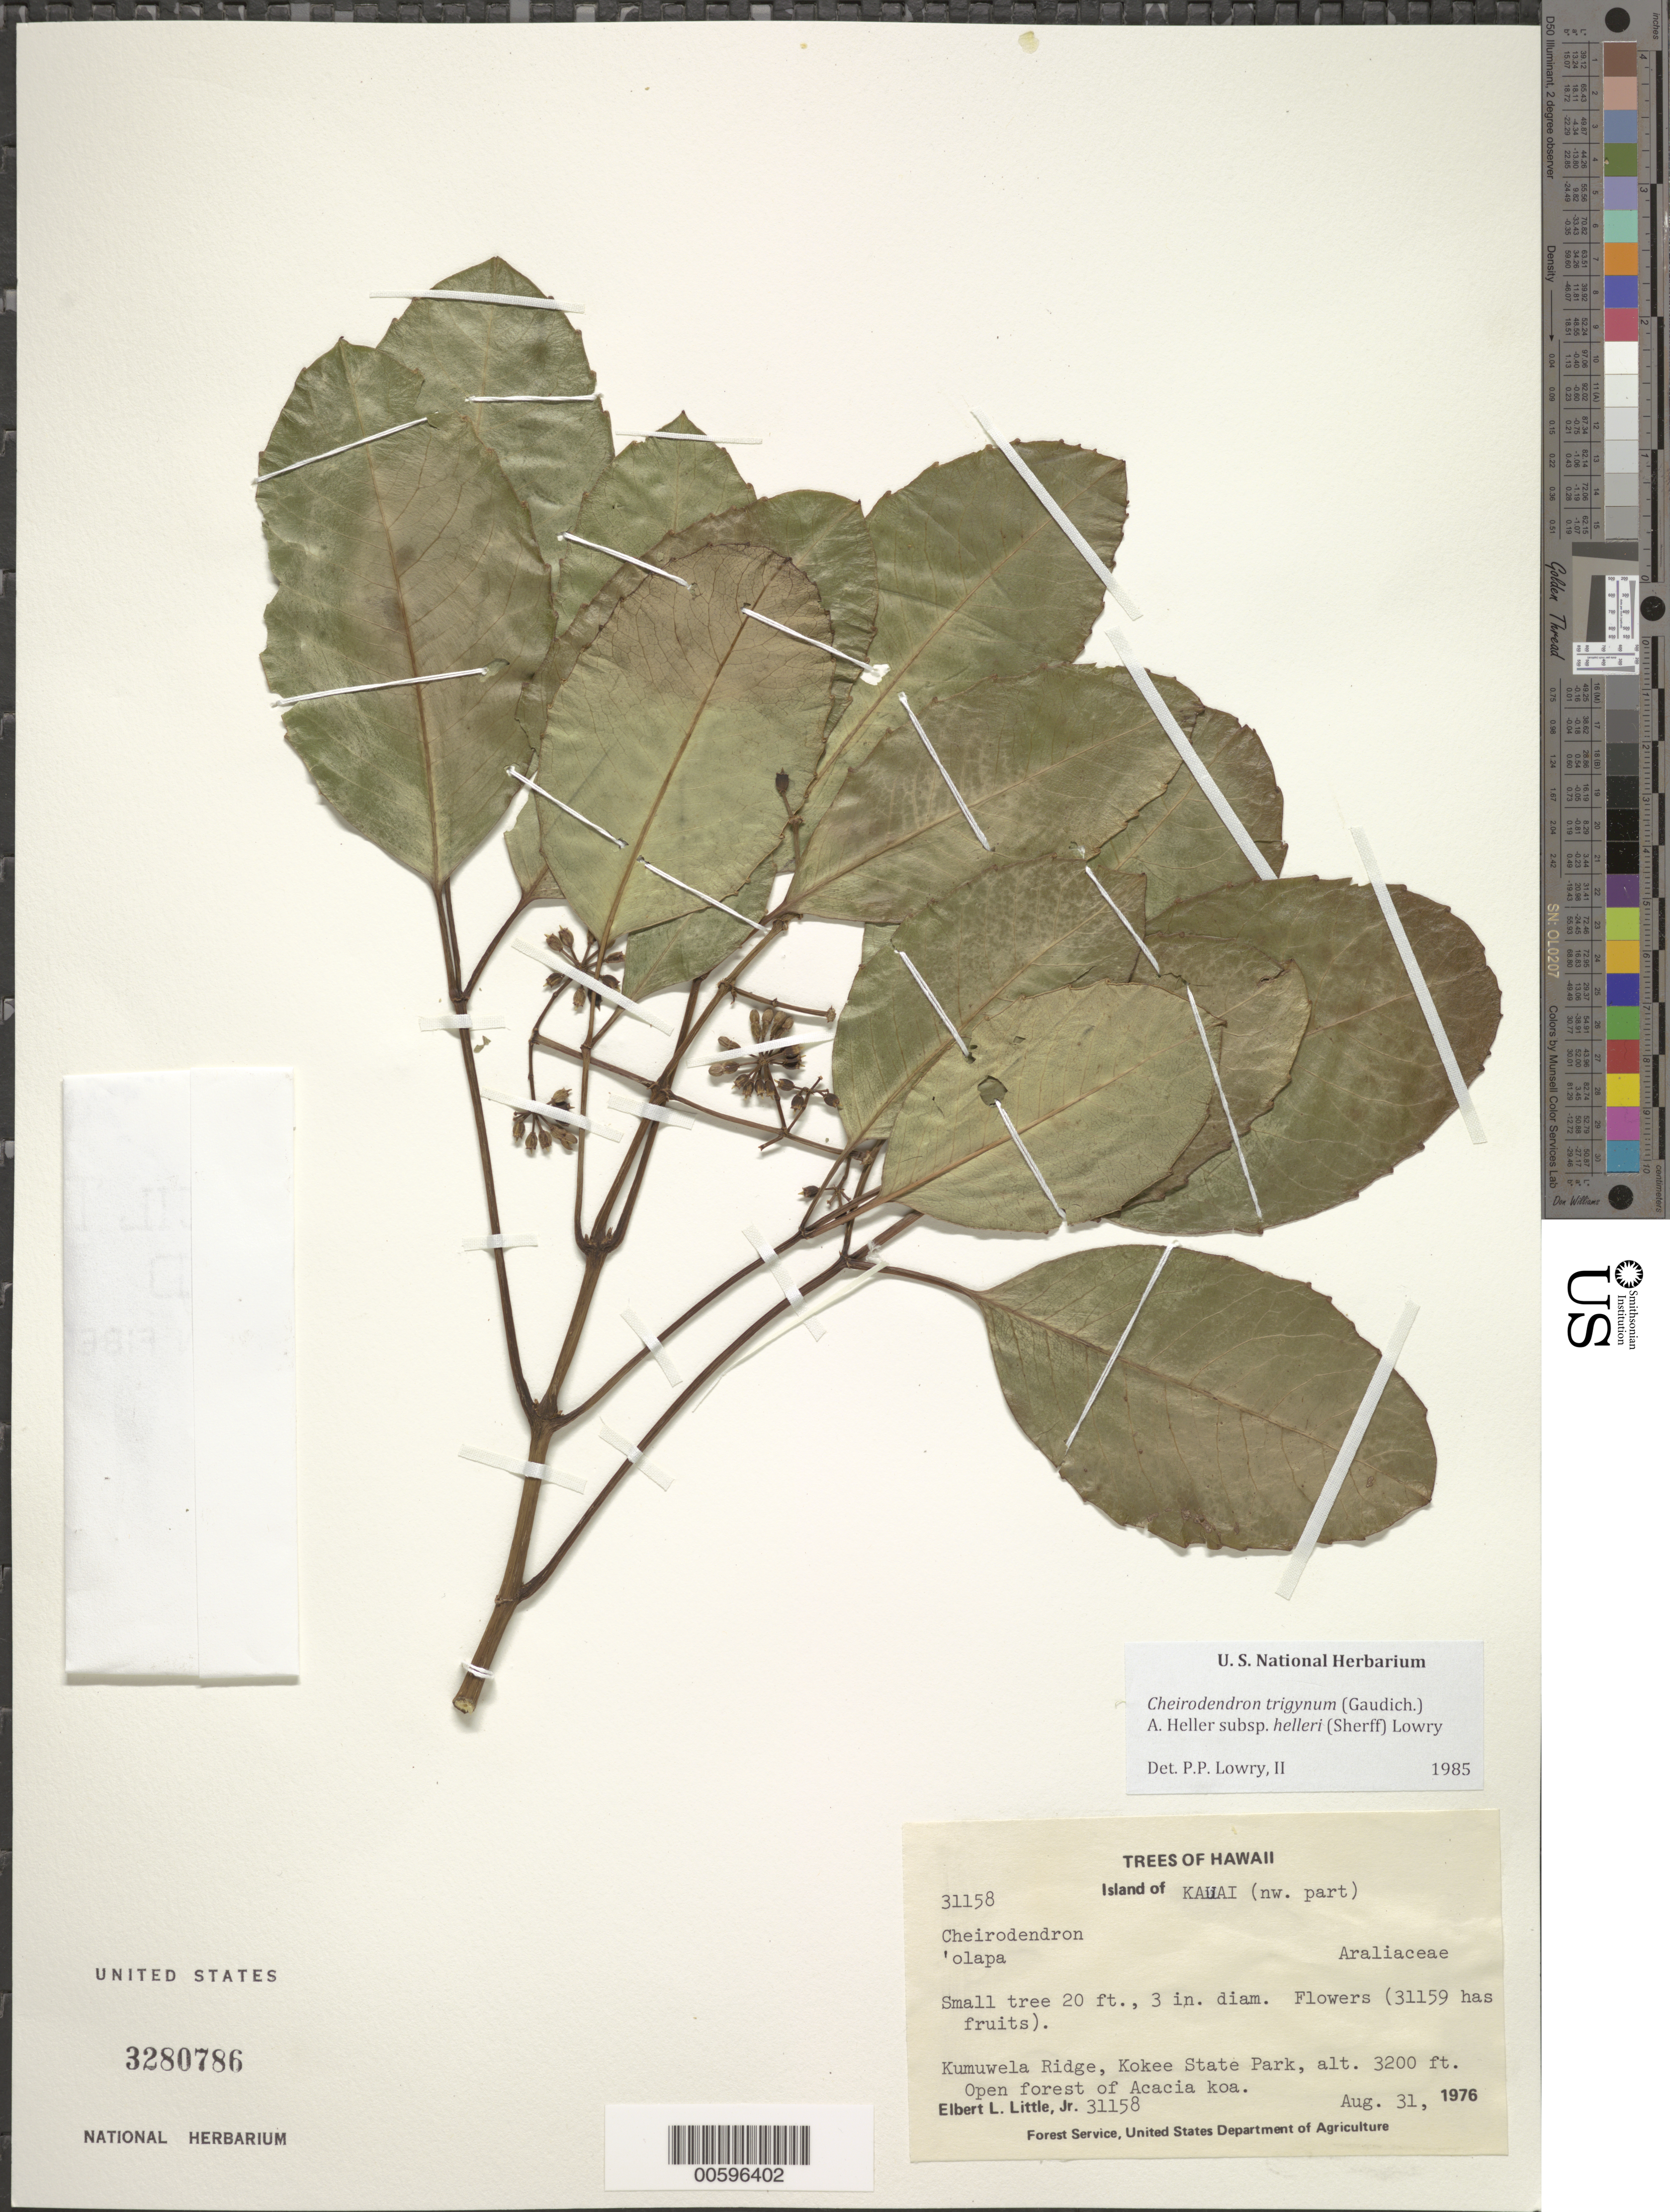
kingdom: Plantae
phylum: Tracheophyta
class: Magnoliopsida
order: Apiales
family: Araliaceae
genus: Cheirodendron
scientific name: Cheirodendron trigynum subsp. helleri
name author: (Gaudich.) A. Heller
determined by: Lowry, P. P., (MO), Missouri Botanical Garden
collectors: E. L. Little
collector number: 31158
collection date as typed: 31 Aug 1976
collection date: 1976-08-31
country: United States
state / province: Hawaii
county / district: Kauai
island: Kaua'i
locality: NW Kauai, Kumuwela Ridge, Kokee State Park.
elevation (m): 975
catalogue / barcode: US 3280786